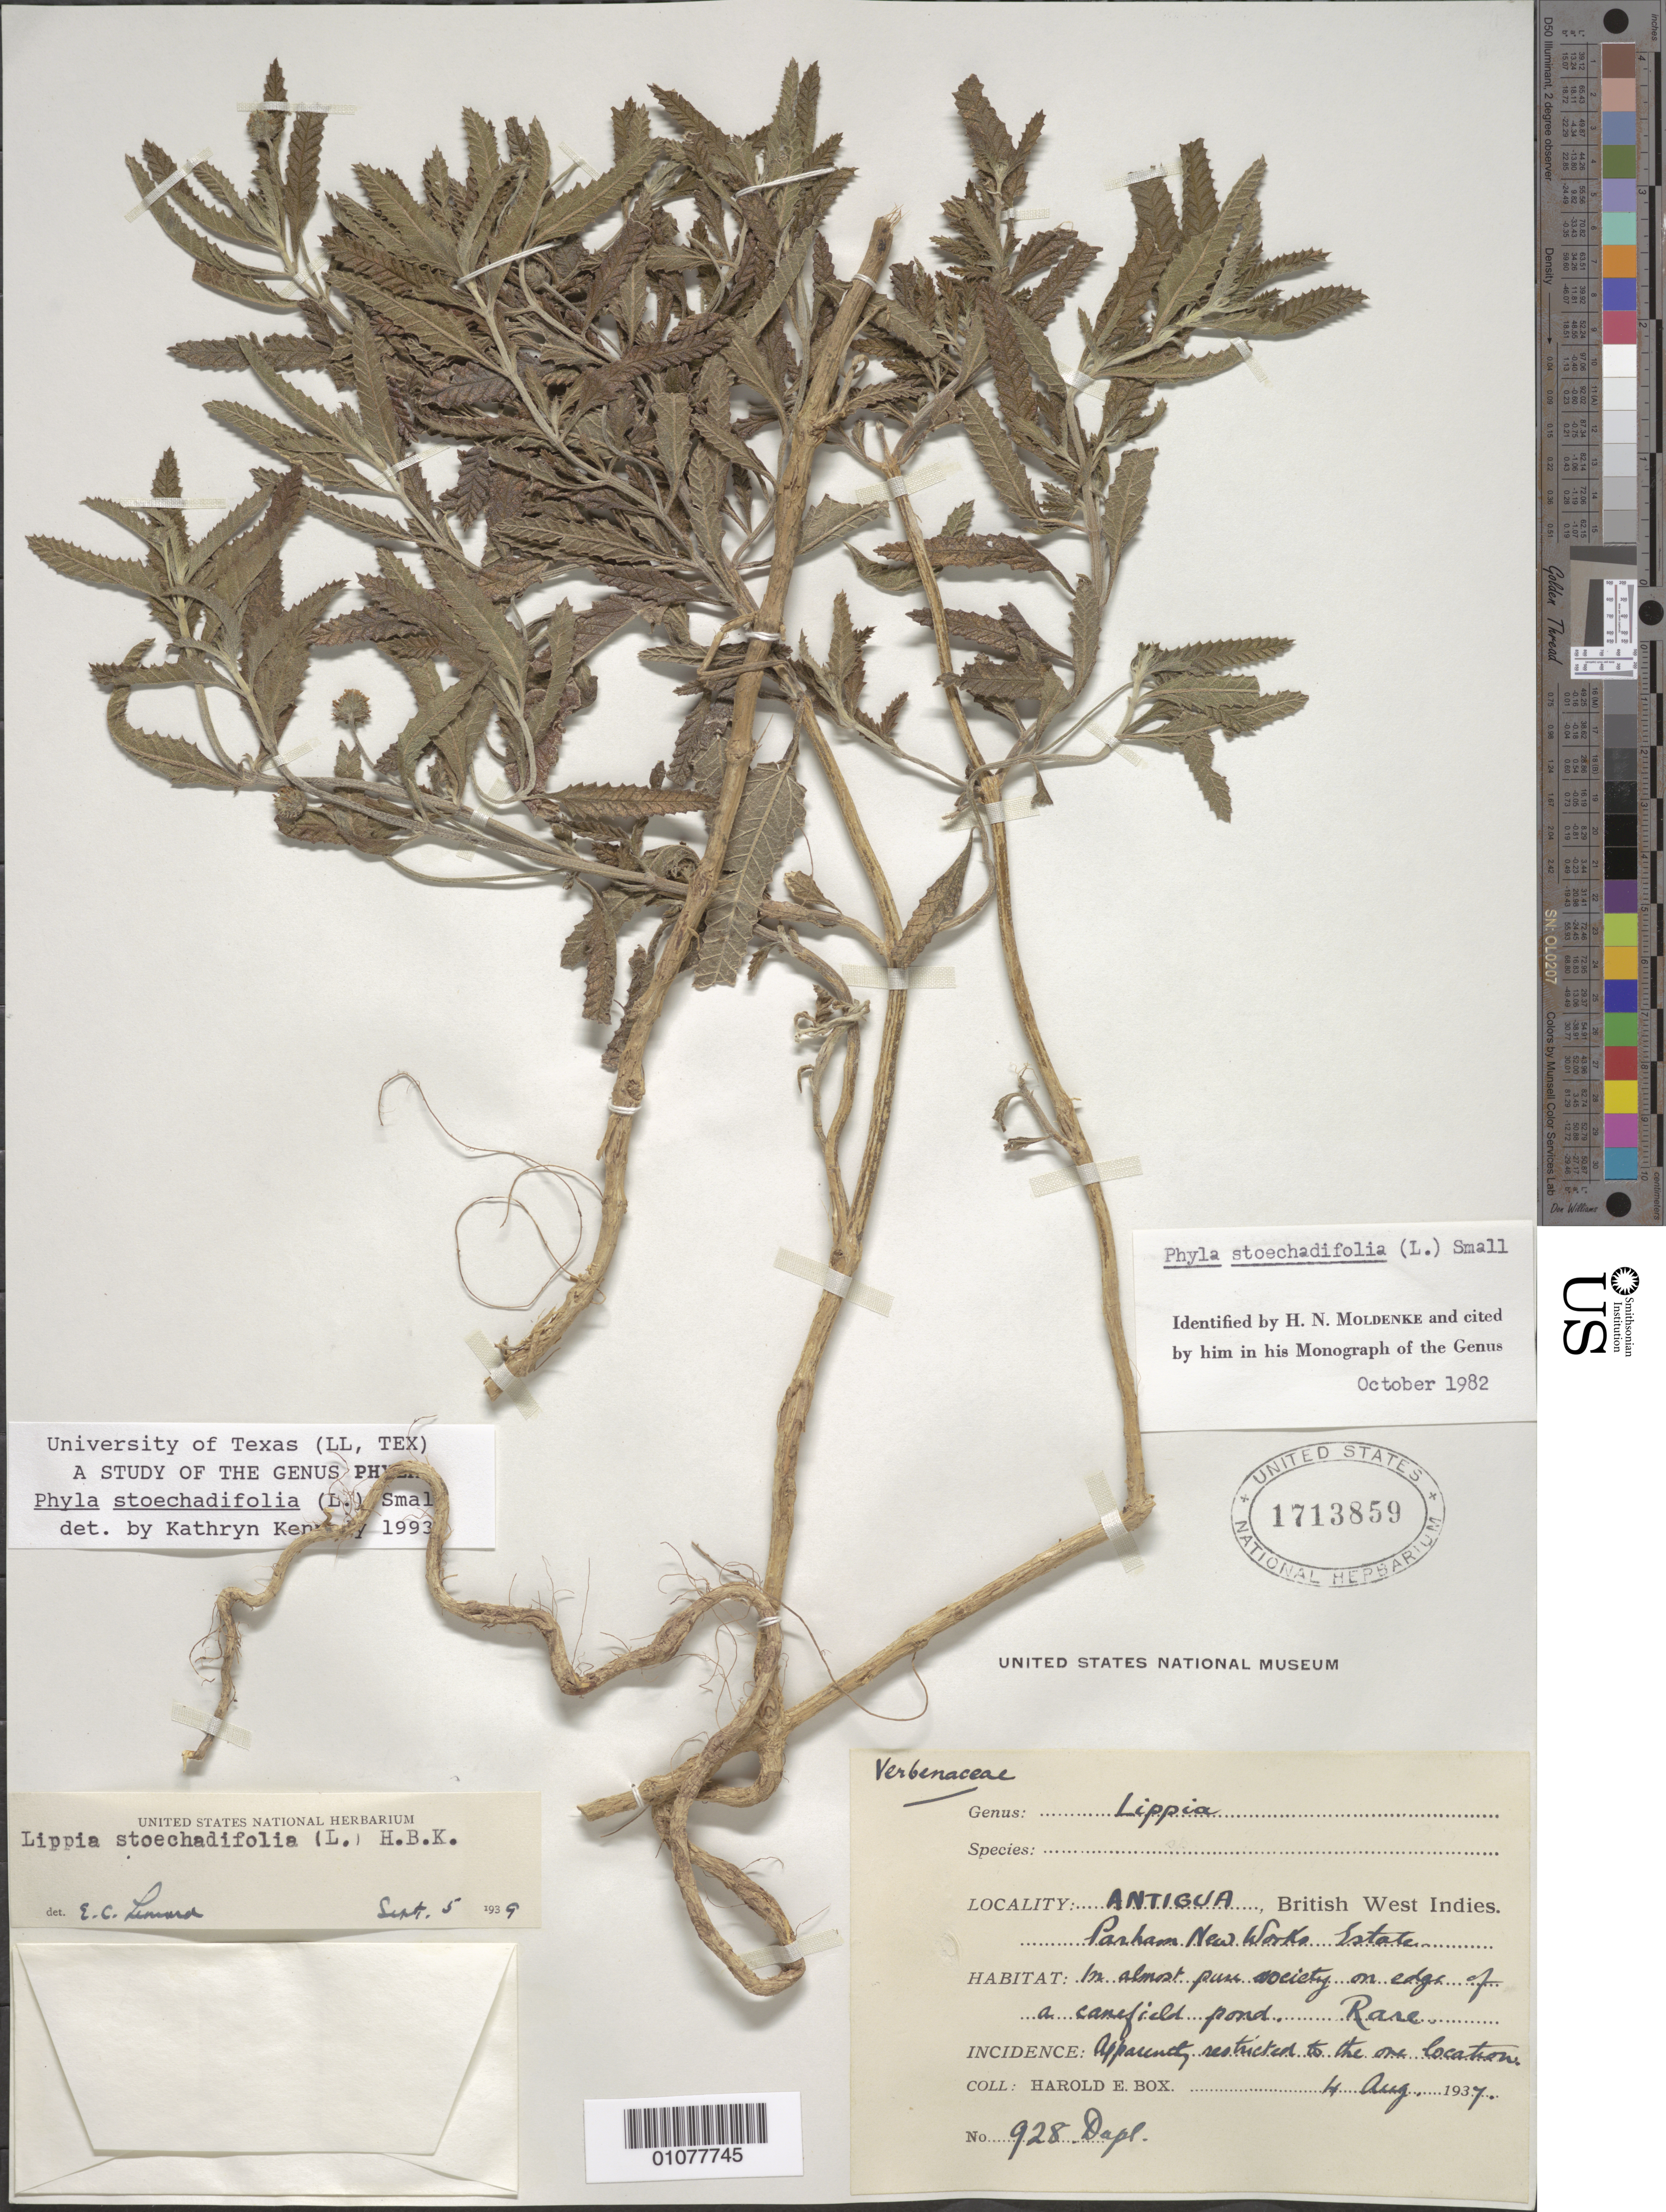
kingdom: Plantae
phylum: Tracheophyta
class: Magnoliopsida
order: Lamiales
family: Verbenaceae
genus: Phyla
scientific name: Phyla stoechadifolia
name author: (L.) Small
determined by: Kennedy, K.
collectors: H. E. Box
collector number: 928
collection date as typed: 04 Aug 1937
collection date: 1937-08-04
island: Antigua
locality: Parham New Works Estate.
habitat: In almost pure society on edge of a cane field pond. Apparently restricted to the one location. Rare.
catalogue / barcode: US 1713859